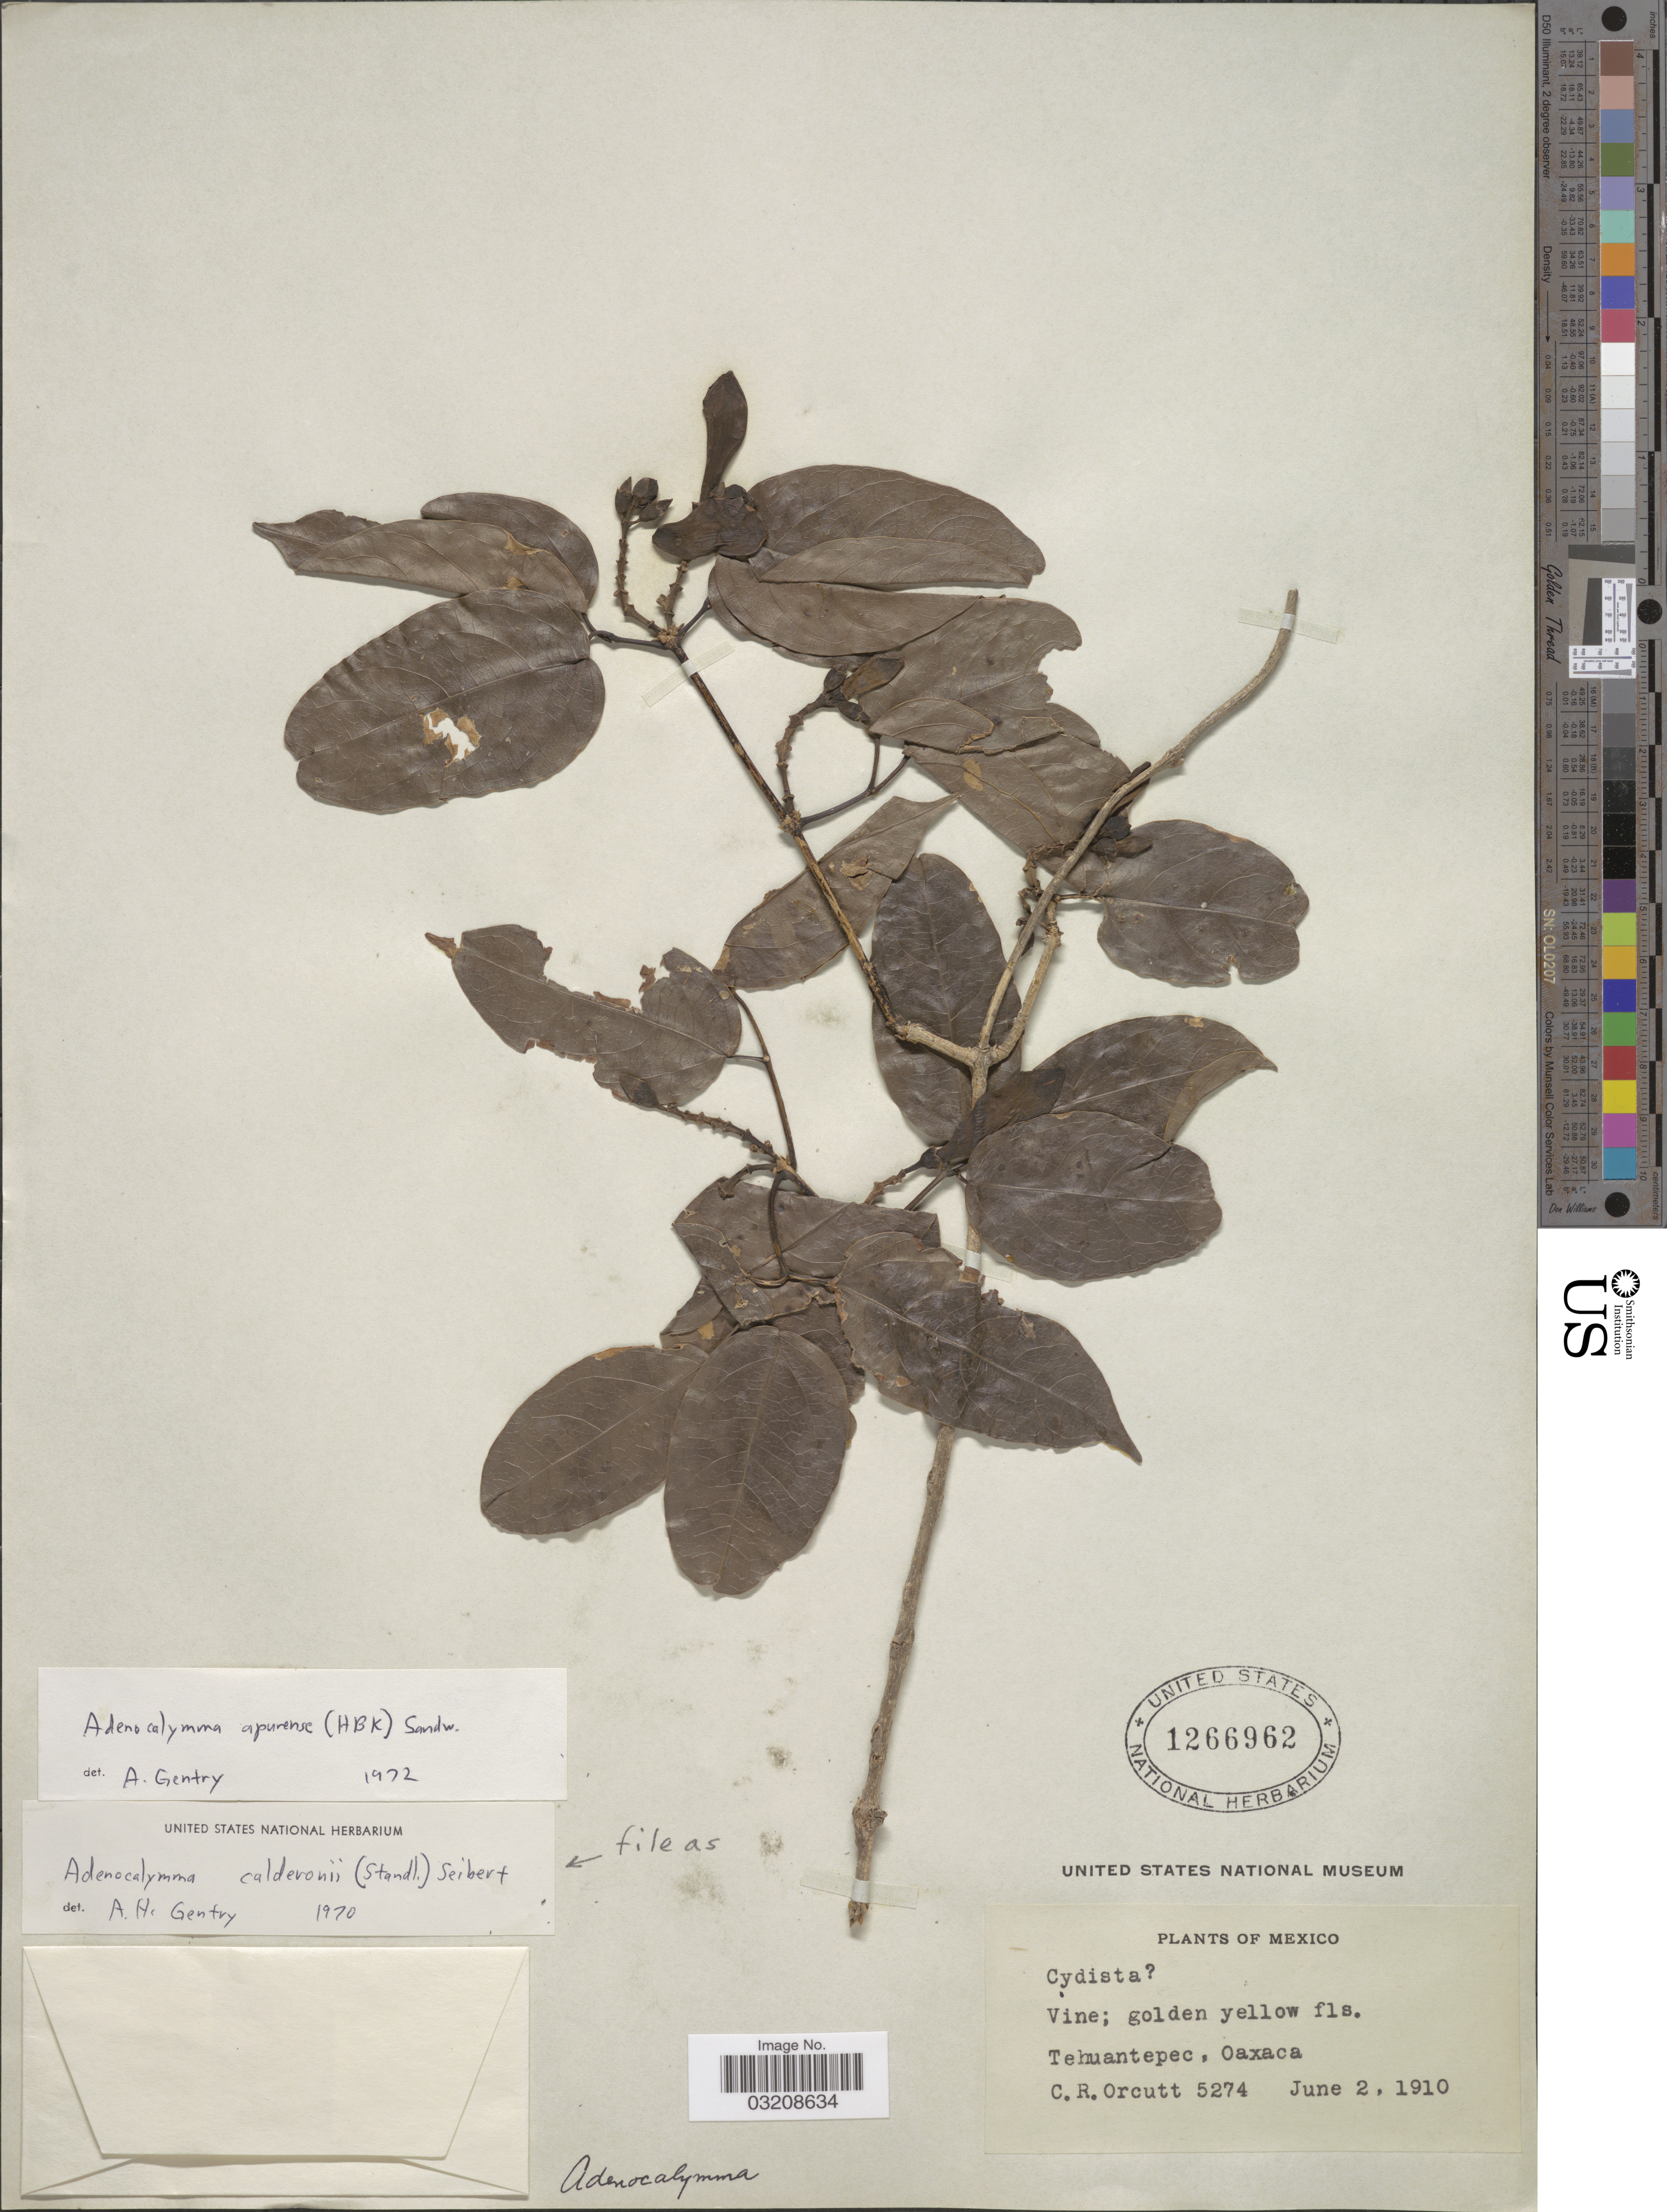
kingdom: Plantae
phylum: Tracheophyta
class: Magnoliopsida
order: Lamiales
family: Bignoniaceae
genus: Adenocalymma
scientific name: Adenocalymma calderonii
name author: (Standl.) Seibert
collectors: C. R. Orcutt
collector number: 5274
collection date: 1910-06-02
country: Mexico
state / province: Oaxaca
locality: Tehuantepec.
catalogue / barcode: US 1266962